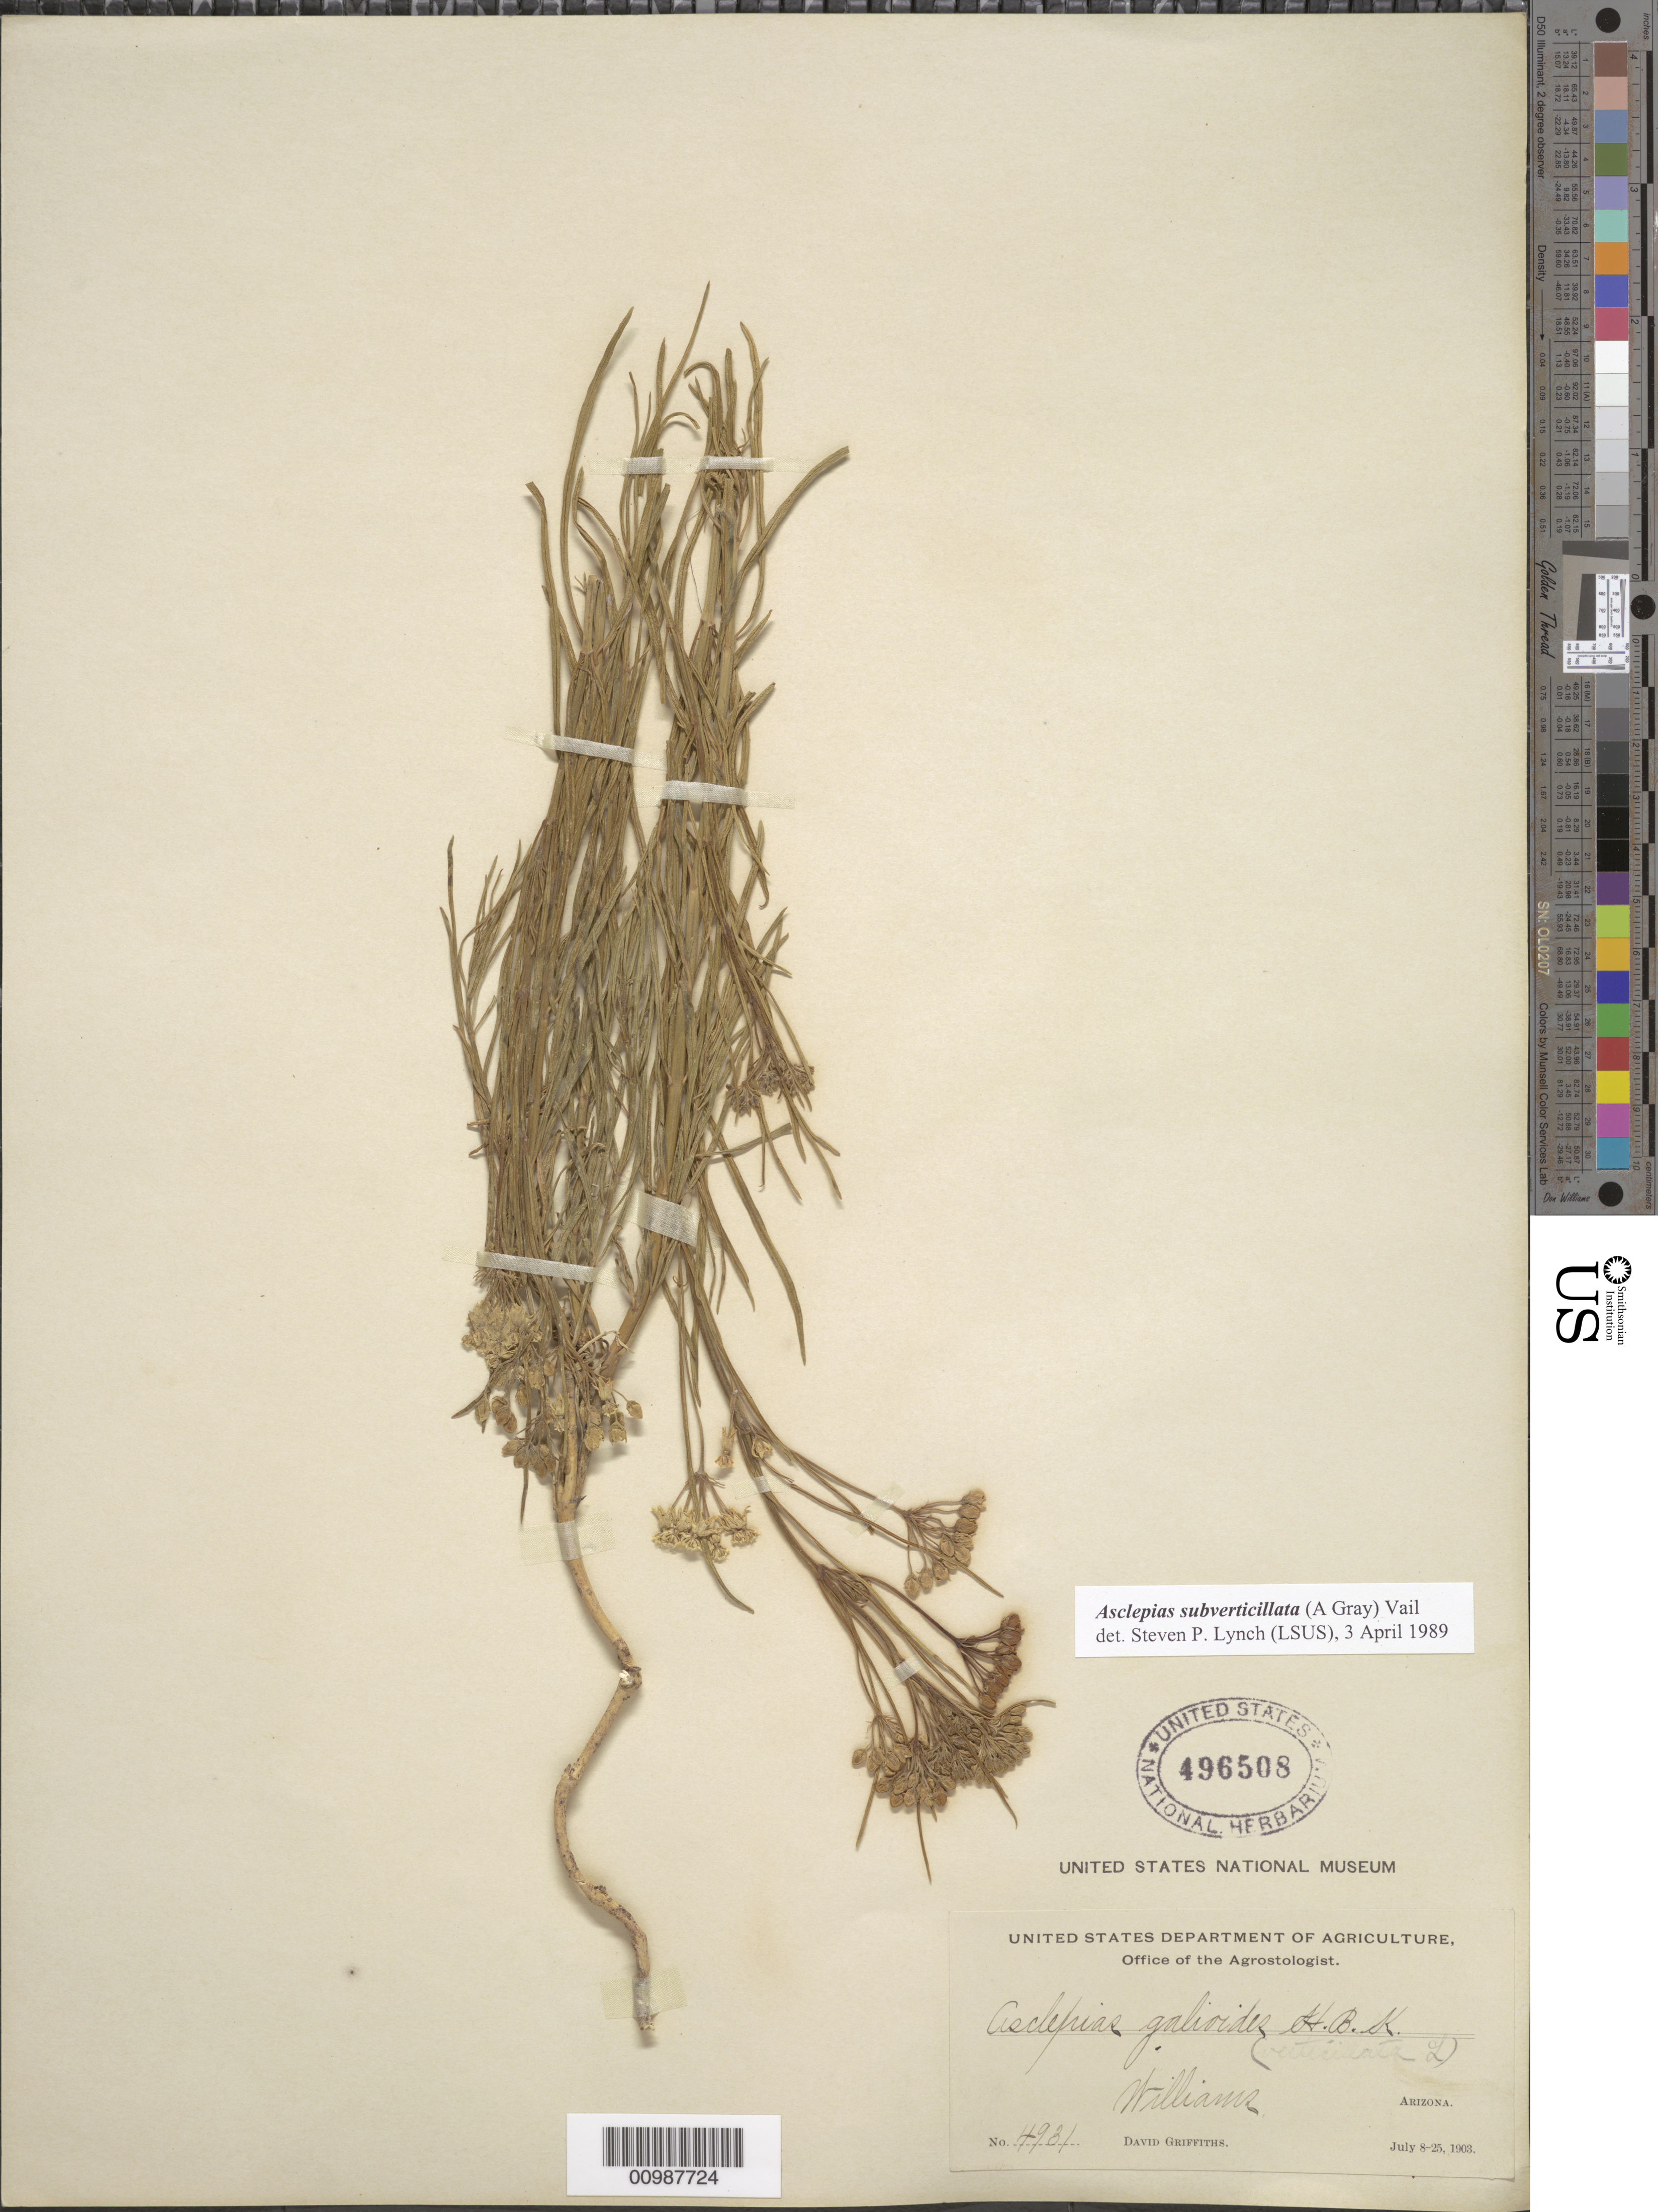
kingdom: Plantae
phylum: Tracheophyta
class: Magnoliopsida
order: Gentianales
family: Apocynaceae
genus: Asclepias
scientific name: Asclepias subverticillata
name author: (A. Gray) Vail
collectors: D. Griffiths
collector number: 4931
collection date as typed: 08 Jul 1903 to 25 Jul 1903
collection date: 1903-07-08/1903-07-25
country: United States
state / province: Arizona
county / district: Coconino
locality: Williams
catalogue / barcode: US 496508